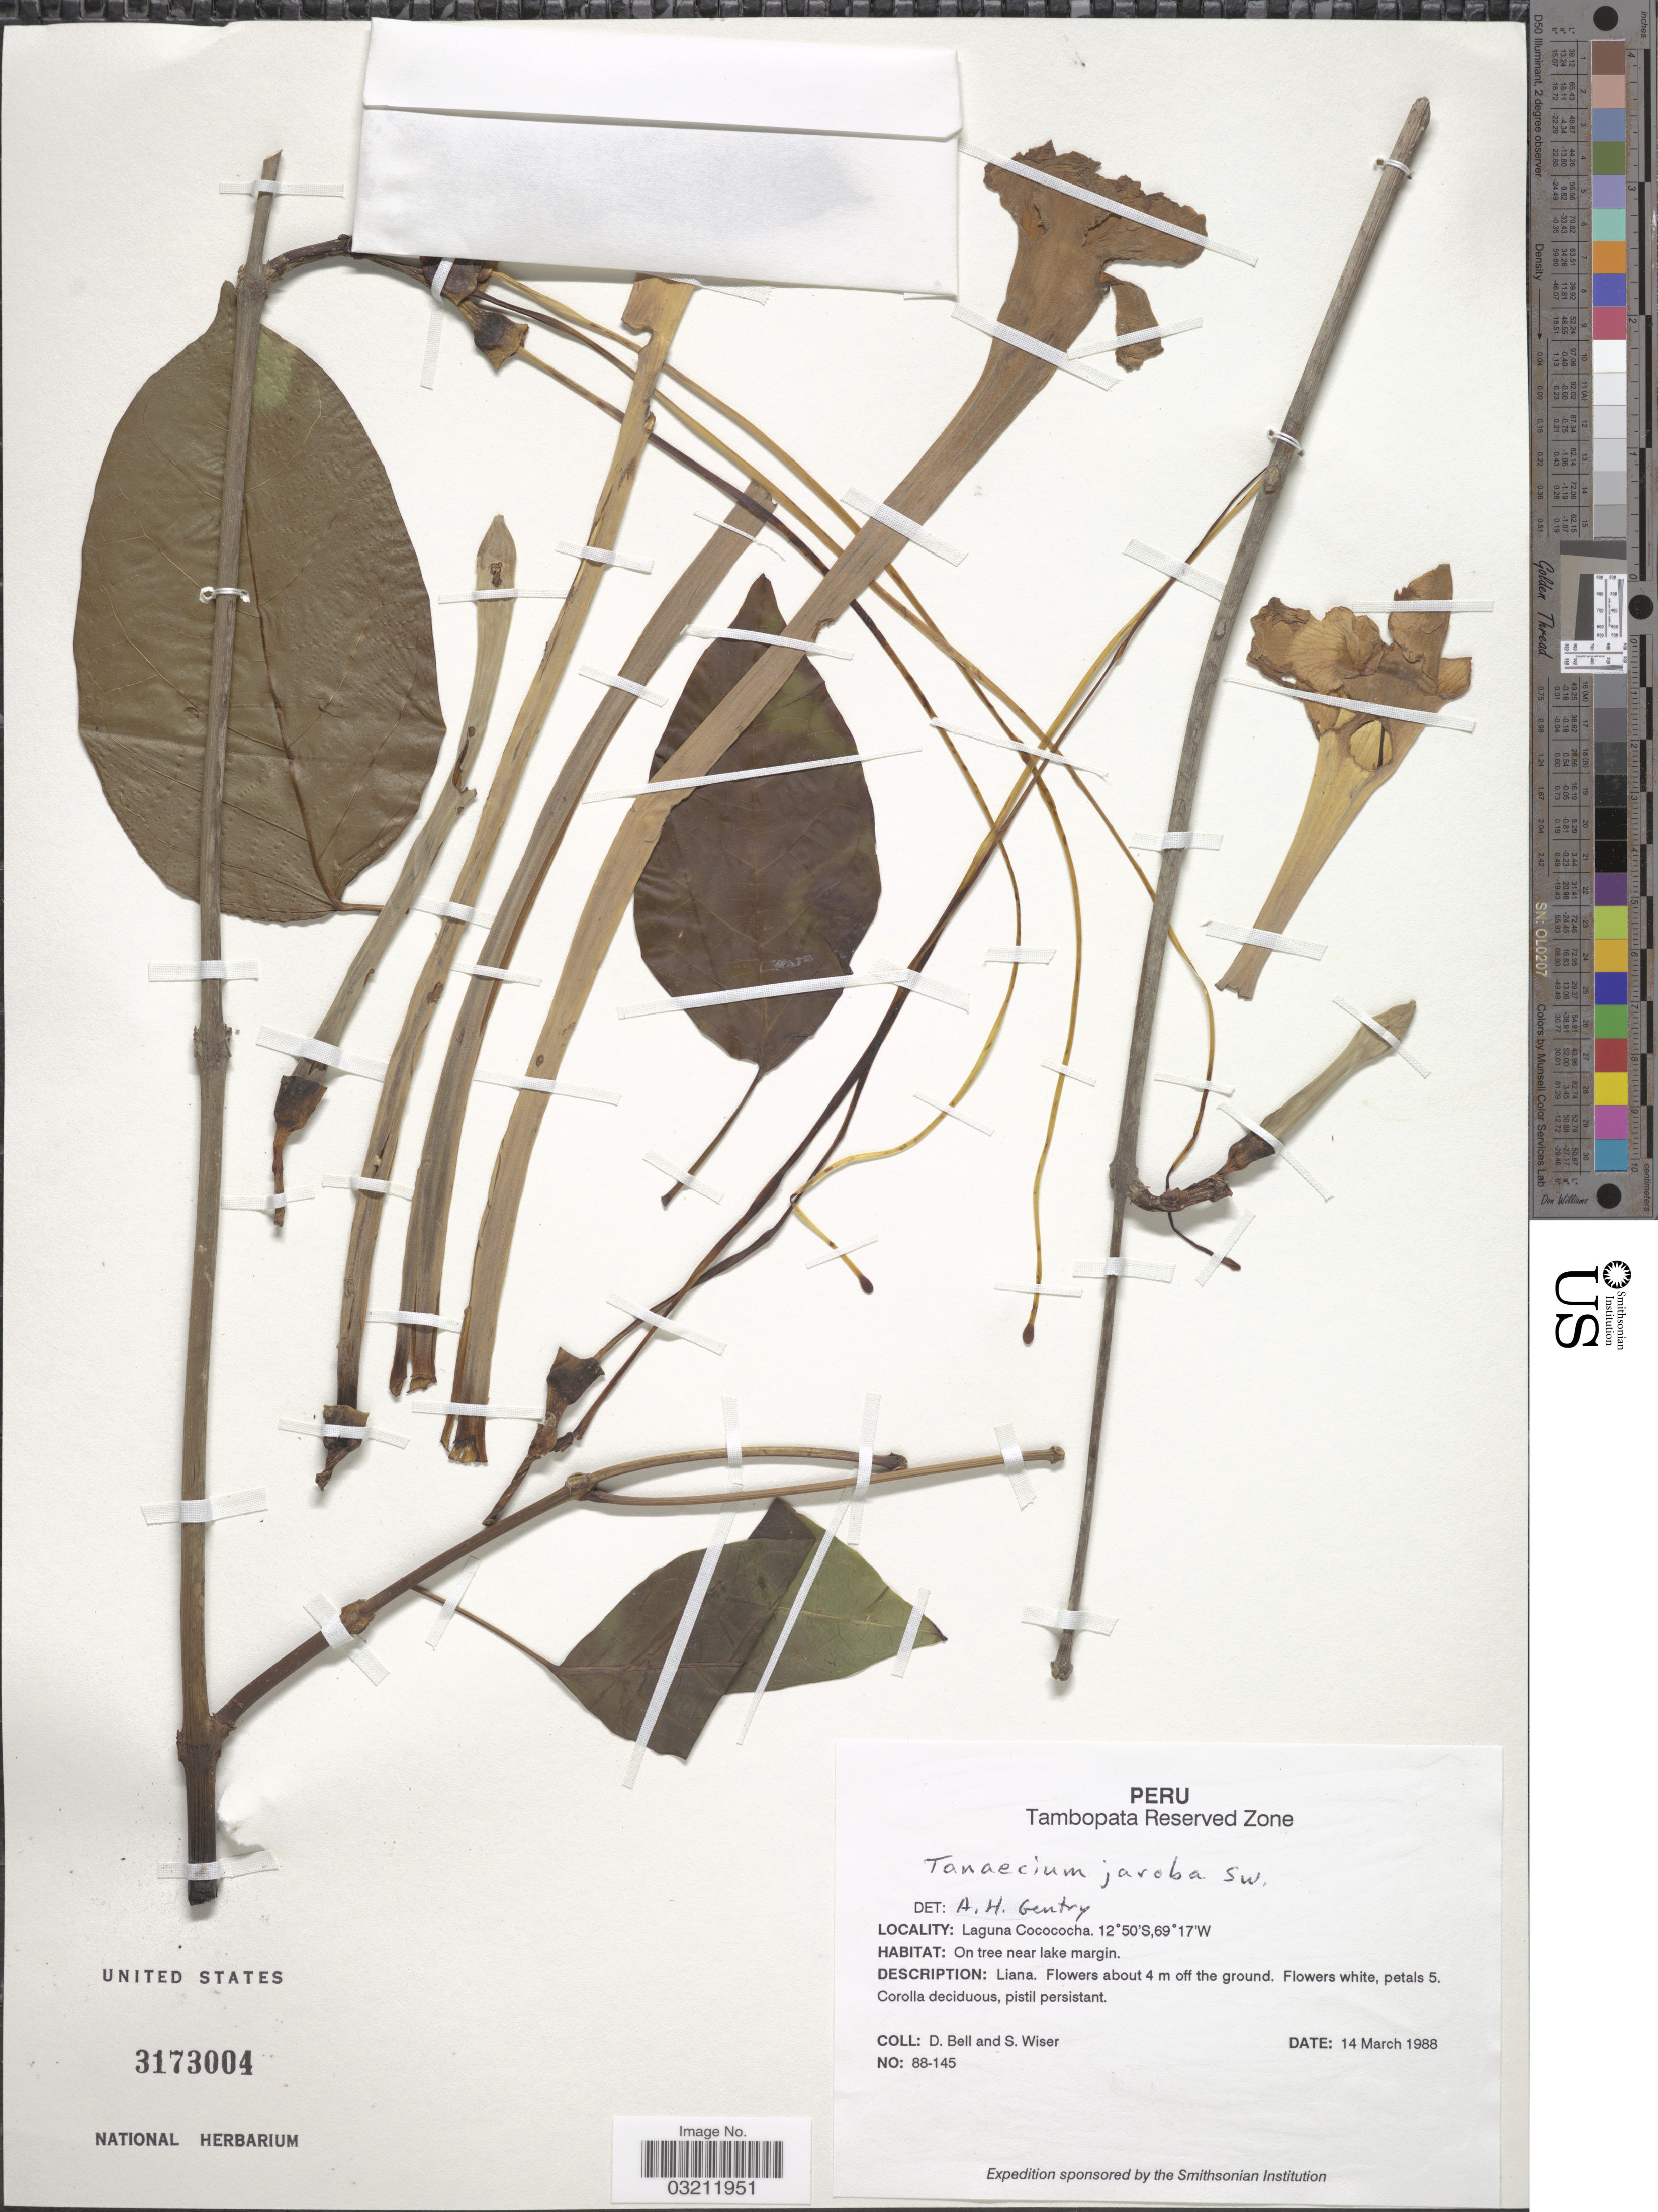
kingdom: Plantae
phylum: Tracheophyta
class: Magnoliopsida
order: Lamiales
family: Bignoniaceae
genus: Tanaecium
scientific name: Tanaecium jaroba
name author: Sw.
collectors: D. A. Bell & S. Wiser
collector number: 88-145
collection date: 1988-03-14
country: Peru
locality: Tambopata Reserved Zone. Laguna Cocococha.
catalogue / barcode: US 3173004